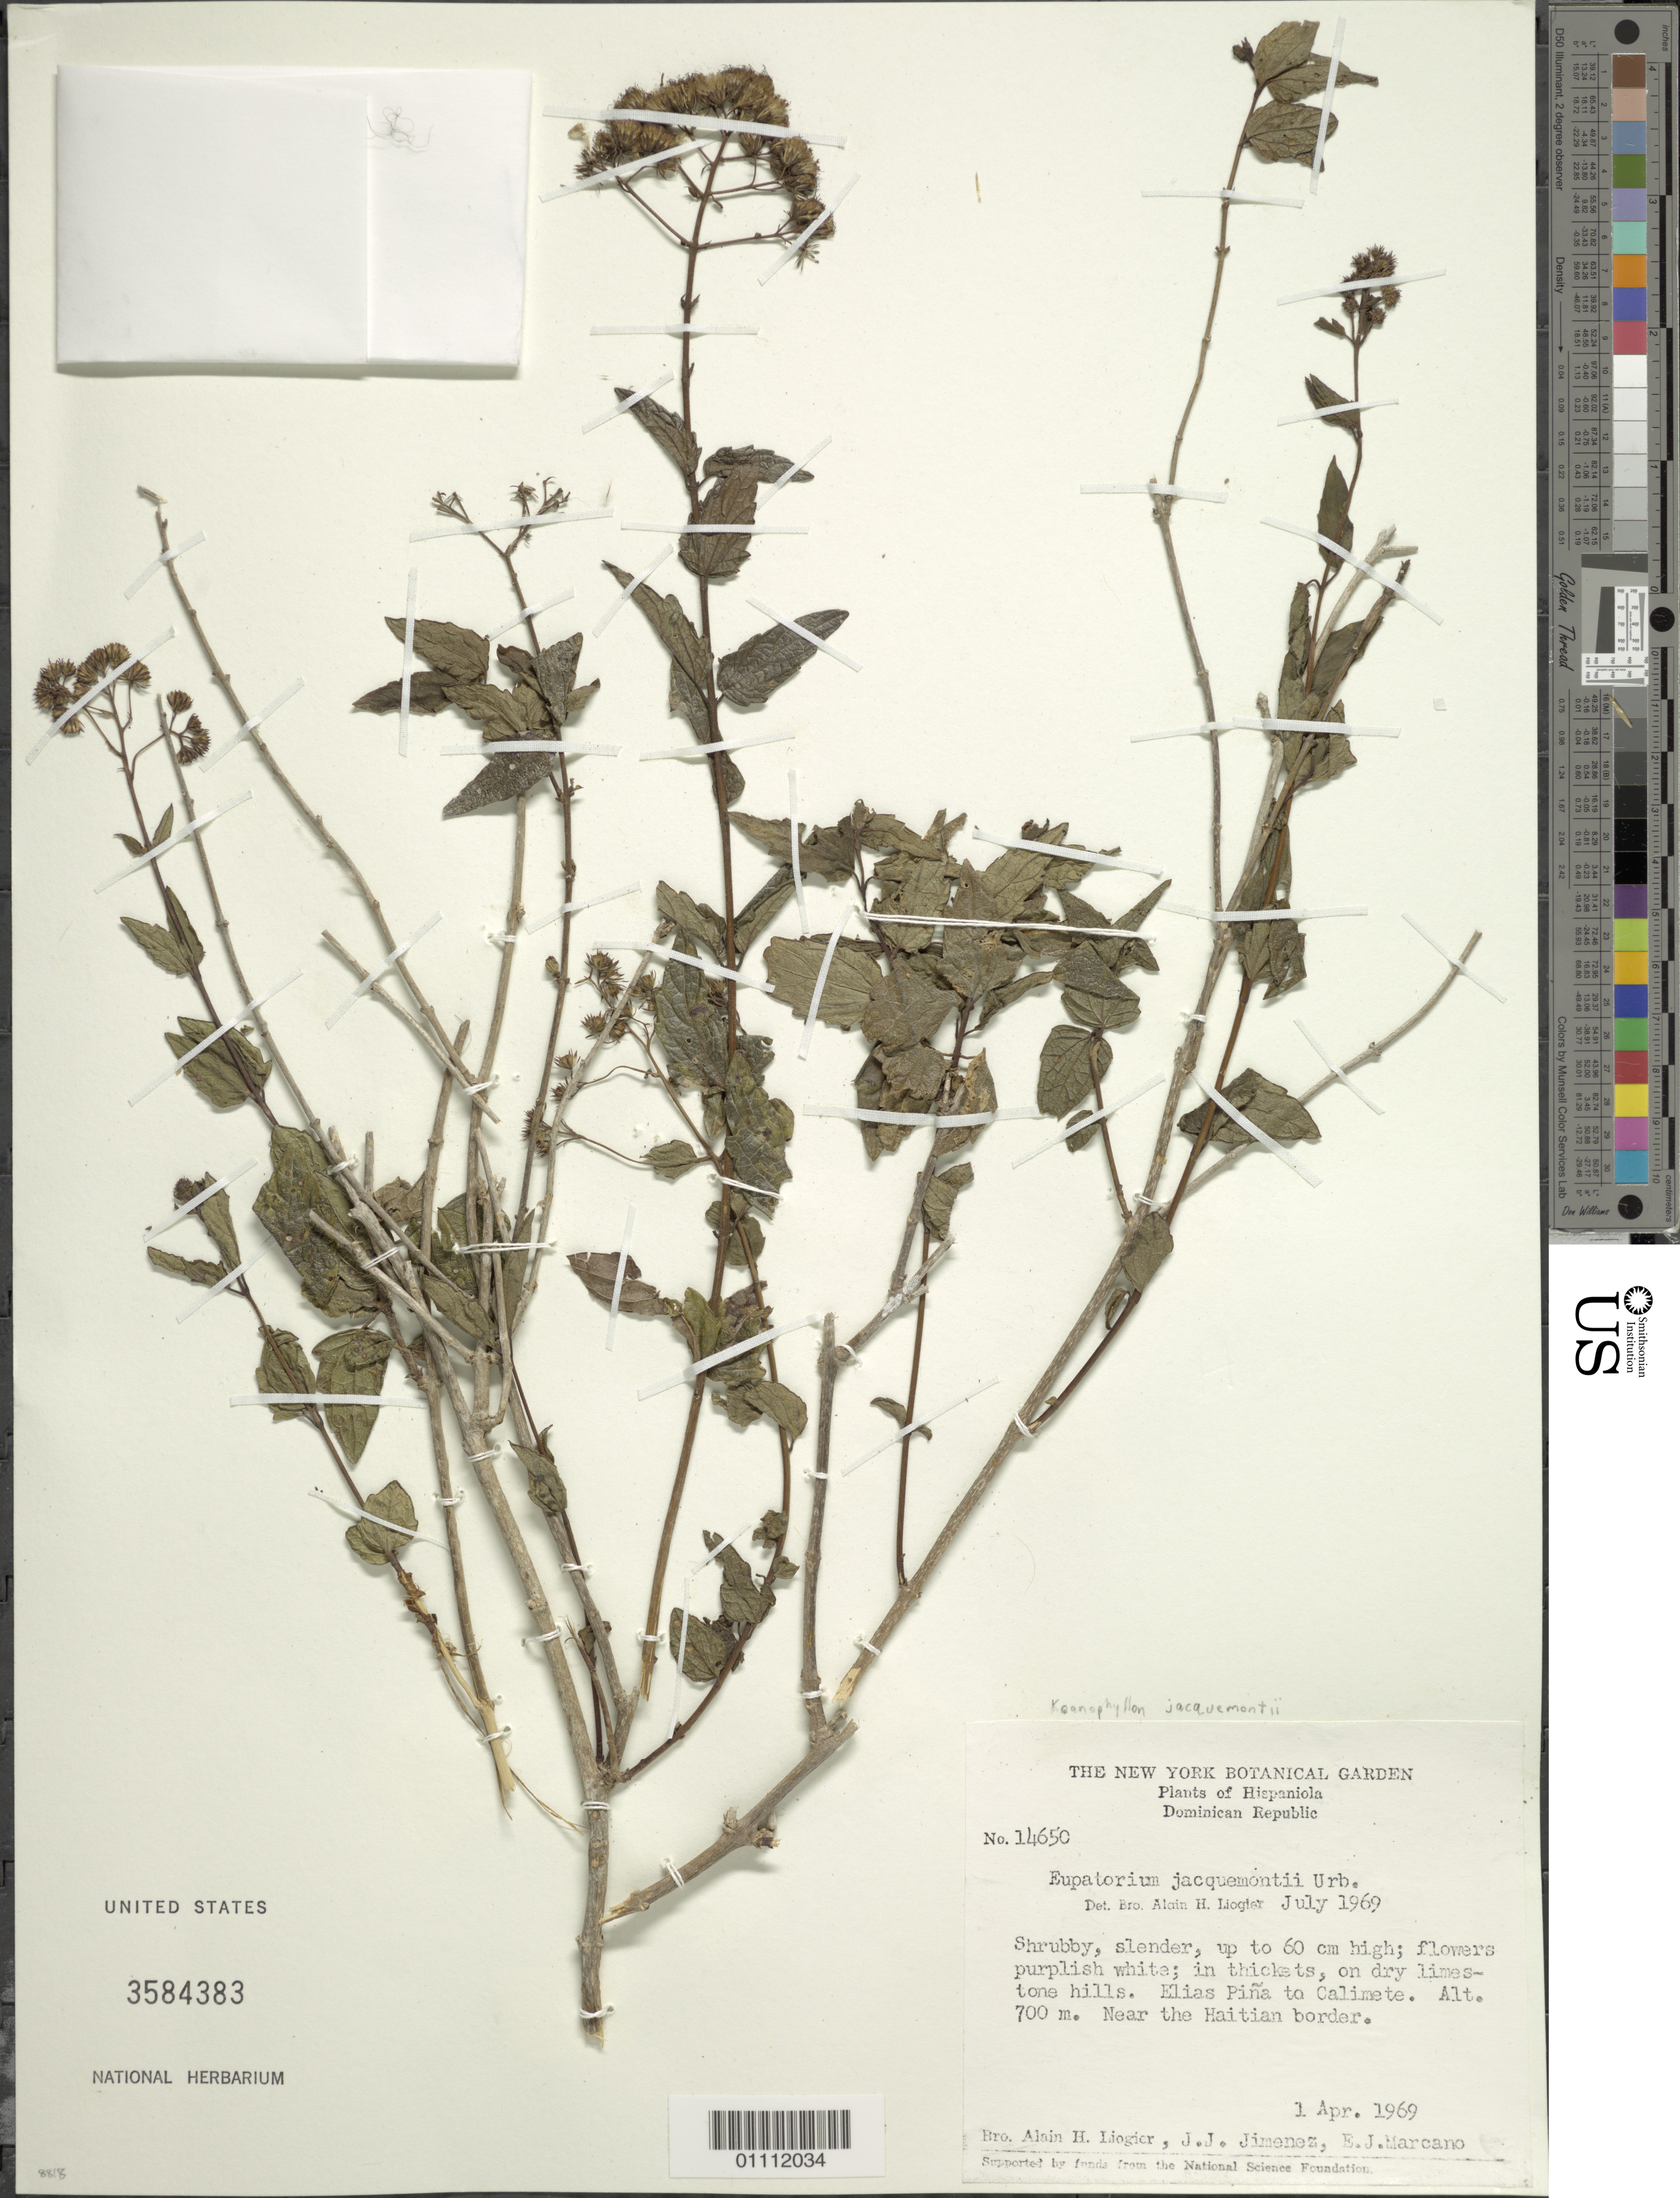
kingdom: Plantae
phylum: Tracheophyta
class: Magnoliopsida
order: Asterales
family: Asteraceae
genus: Koanophyllon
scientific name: Koanophyllon nervosum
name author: (Sw.) R.M. King & H. Rob.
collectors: A. H. Liogier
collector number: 14650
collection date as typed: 01 Apr 1969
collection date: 1969-04-01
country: Dominican Republic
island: Hispaniola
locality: Elias Piña to Calimete, near the Haitian border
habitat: In thickets, on dry limestone hills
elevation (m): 700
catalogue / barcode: US 3584383